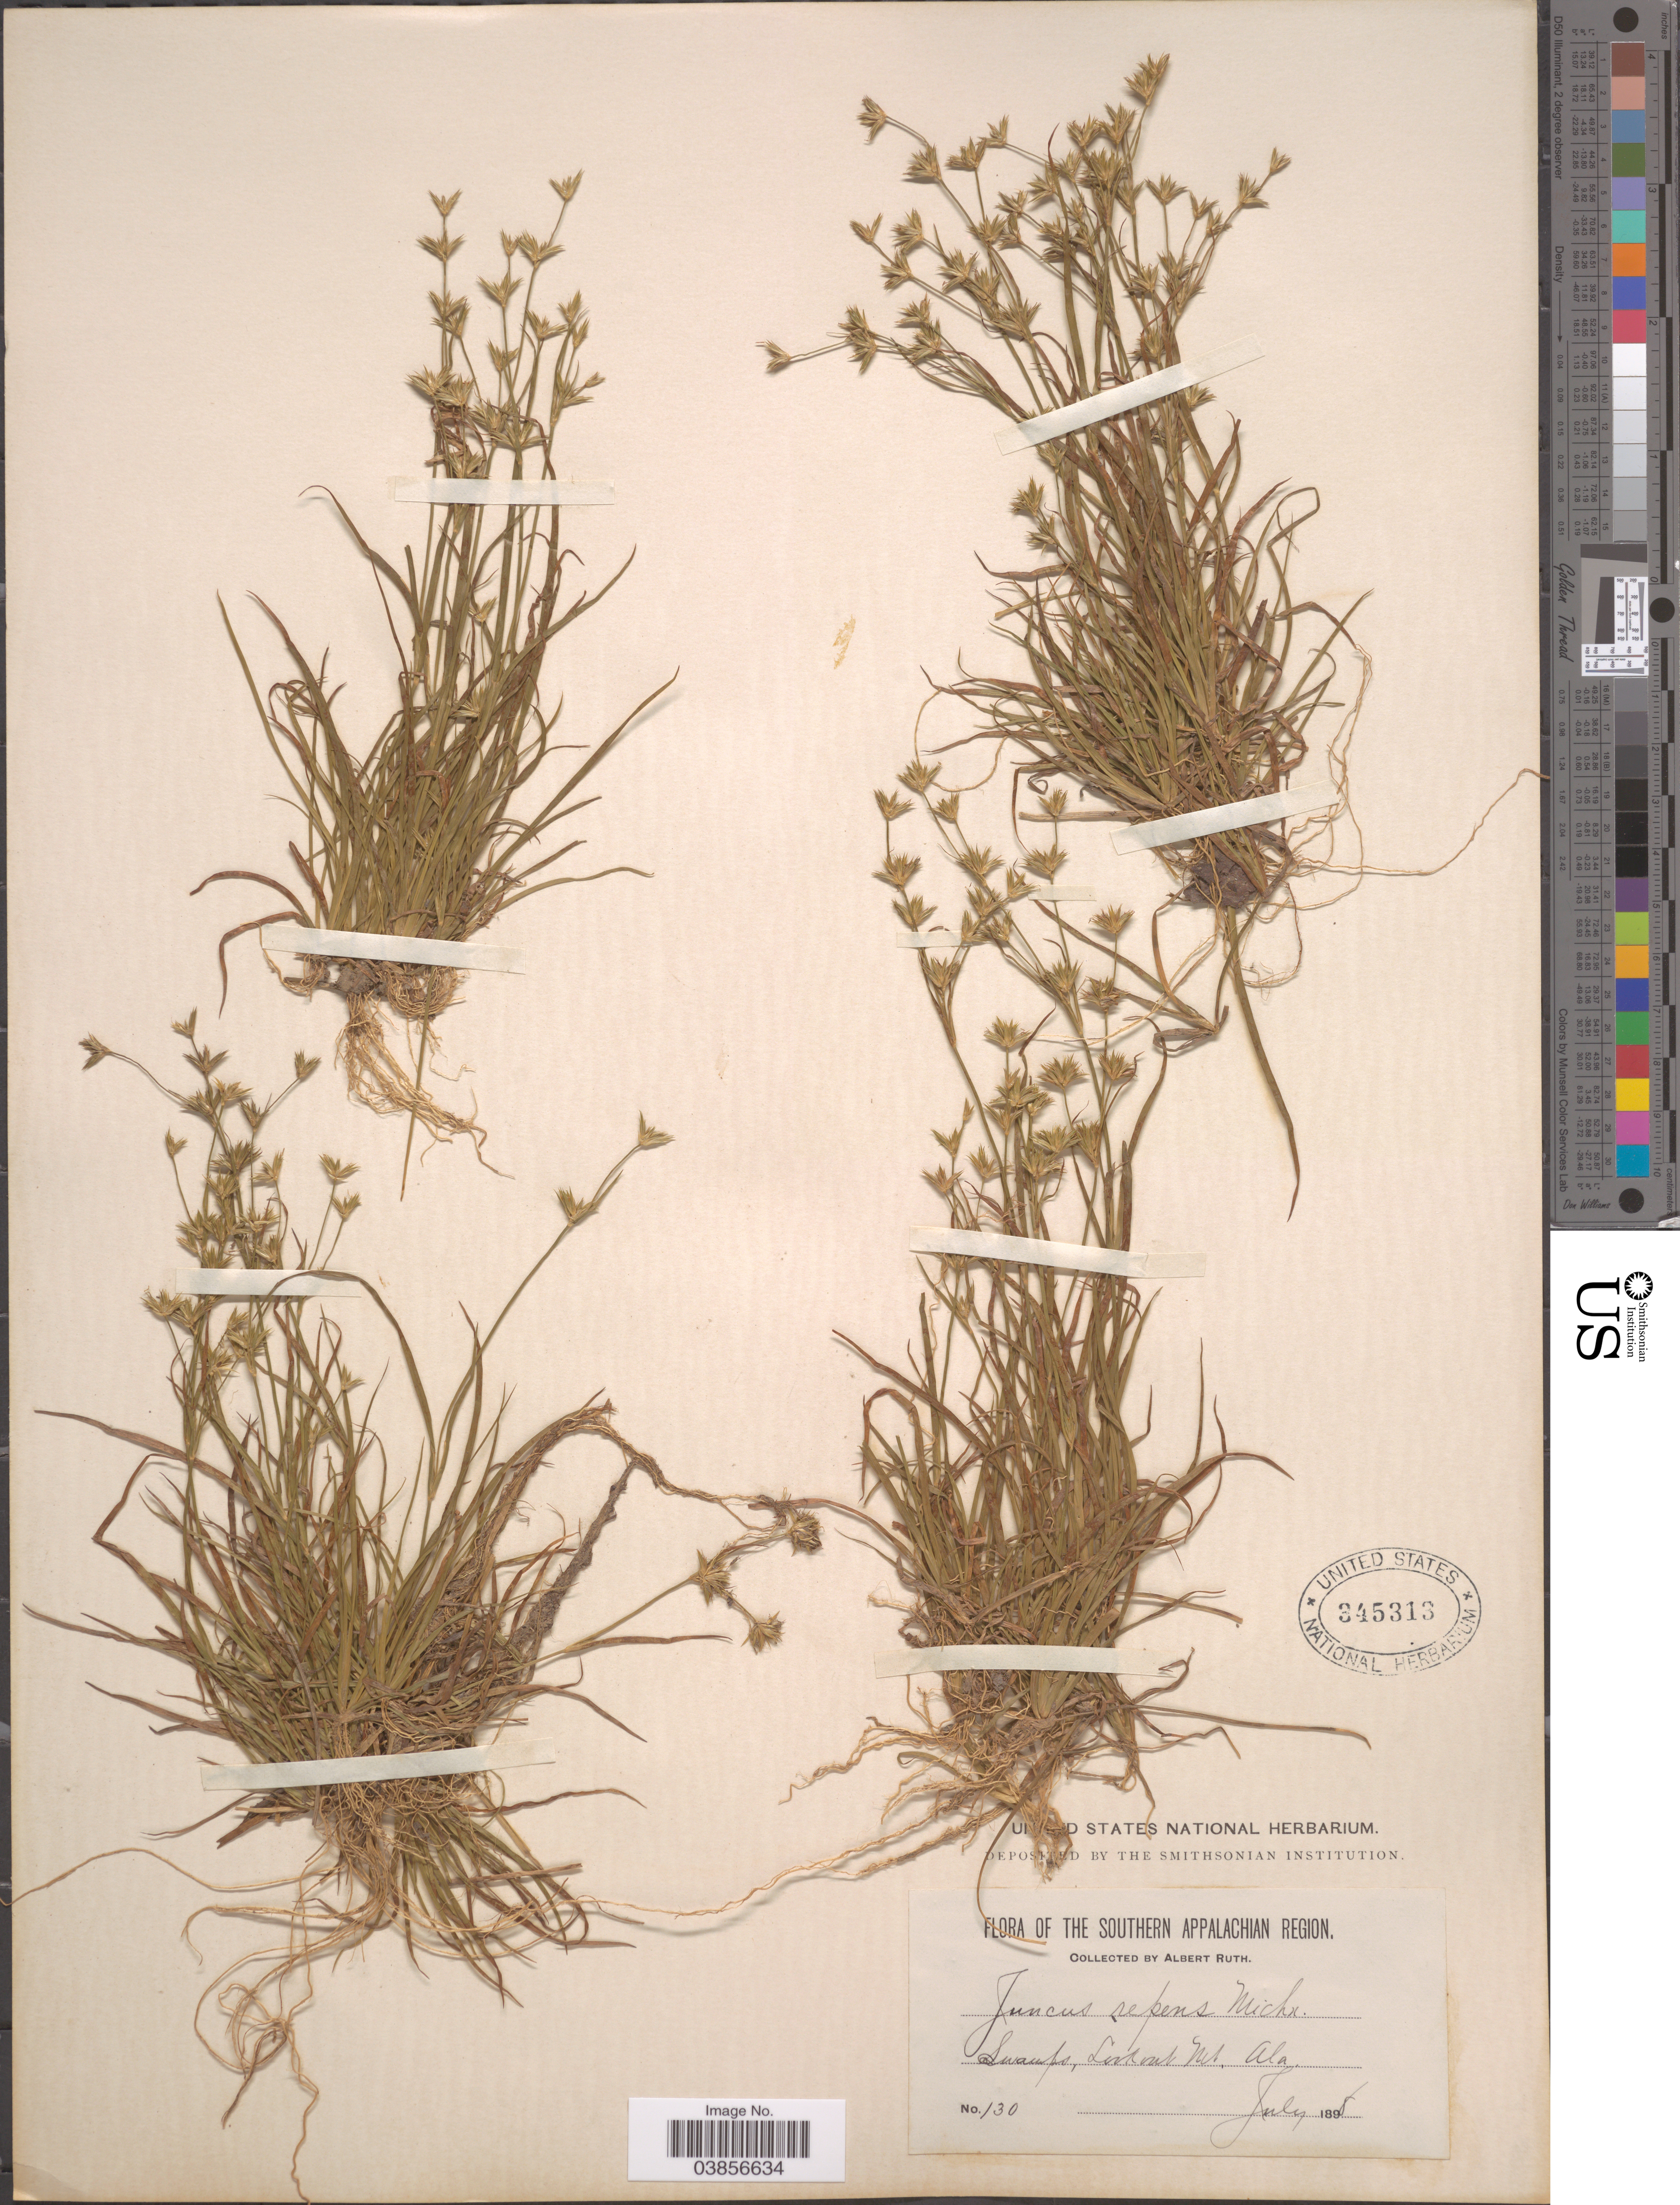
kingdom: Plantae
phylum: Tracheophyta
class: Liliopsida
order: Poales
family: Juncaceae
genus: Juncus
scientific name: Juncus repens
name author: Michx.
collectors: A. Ruth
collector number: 130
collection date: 1898-07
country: United States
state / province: Alabama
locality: The Southern Appalachian Region. Swamps, Lookout Mt.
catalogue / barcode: US 345313